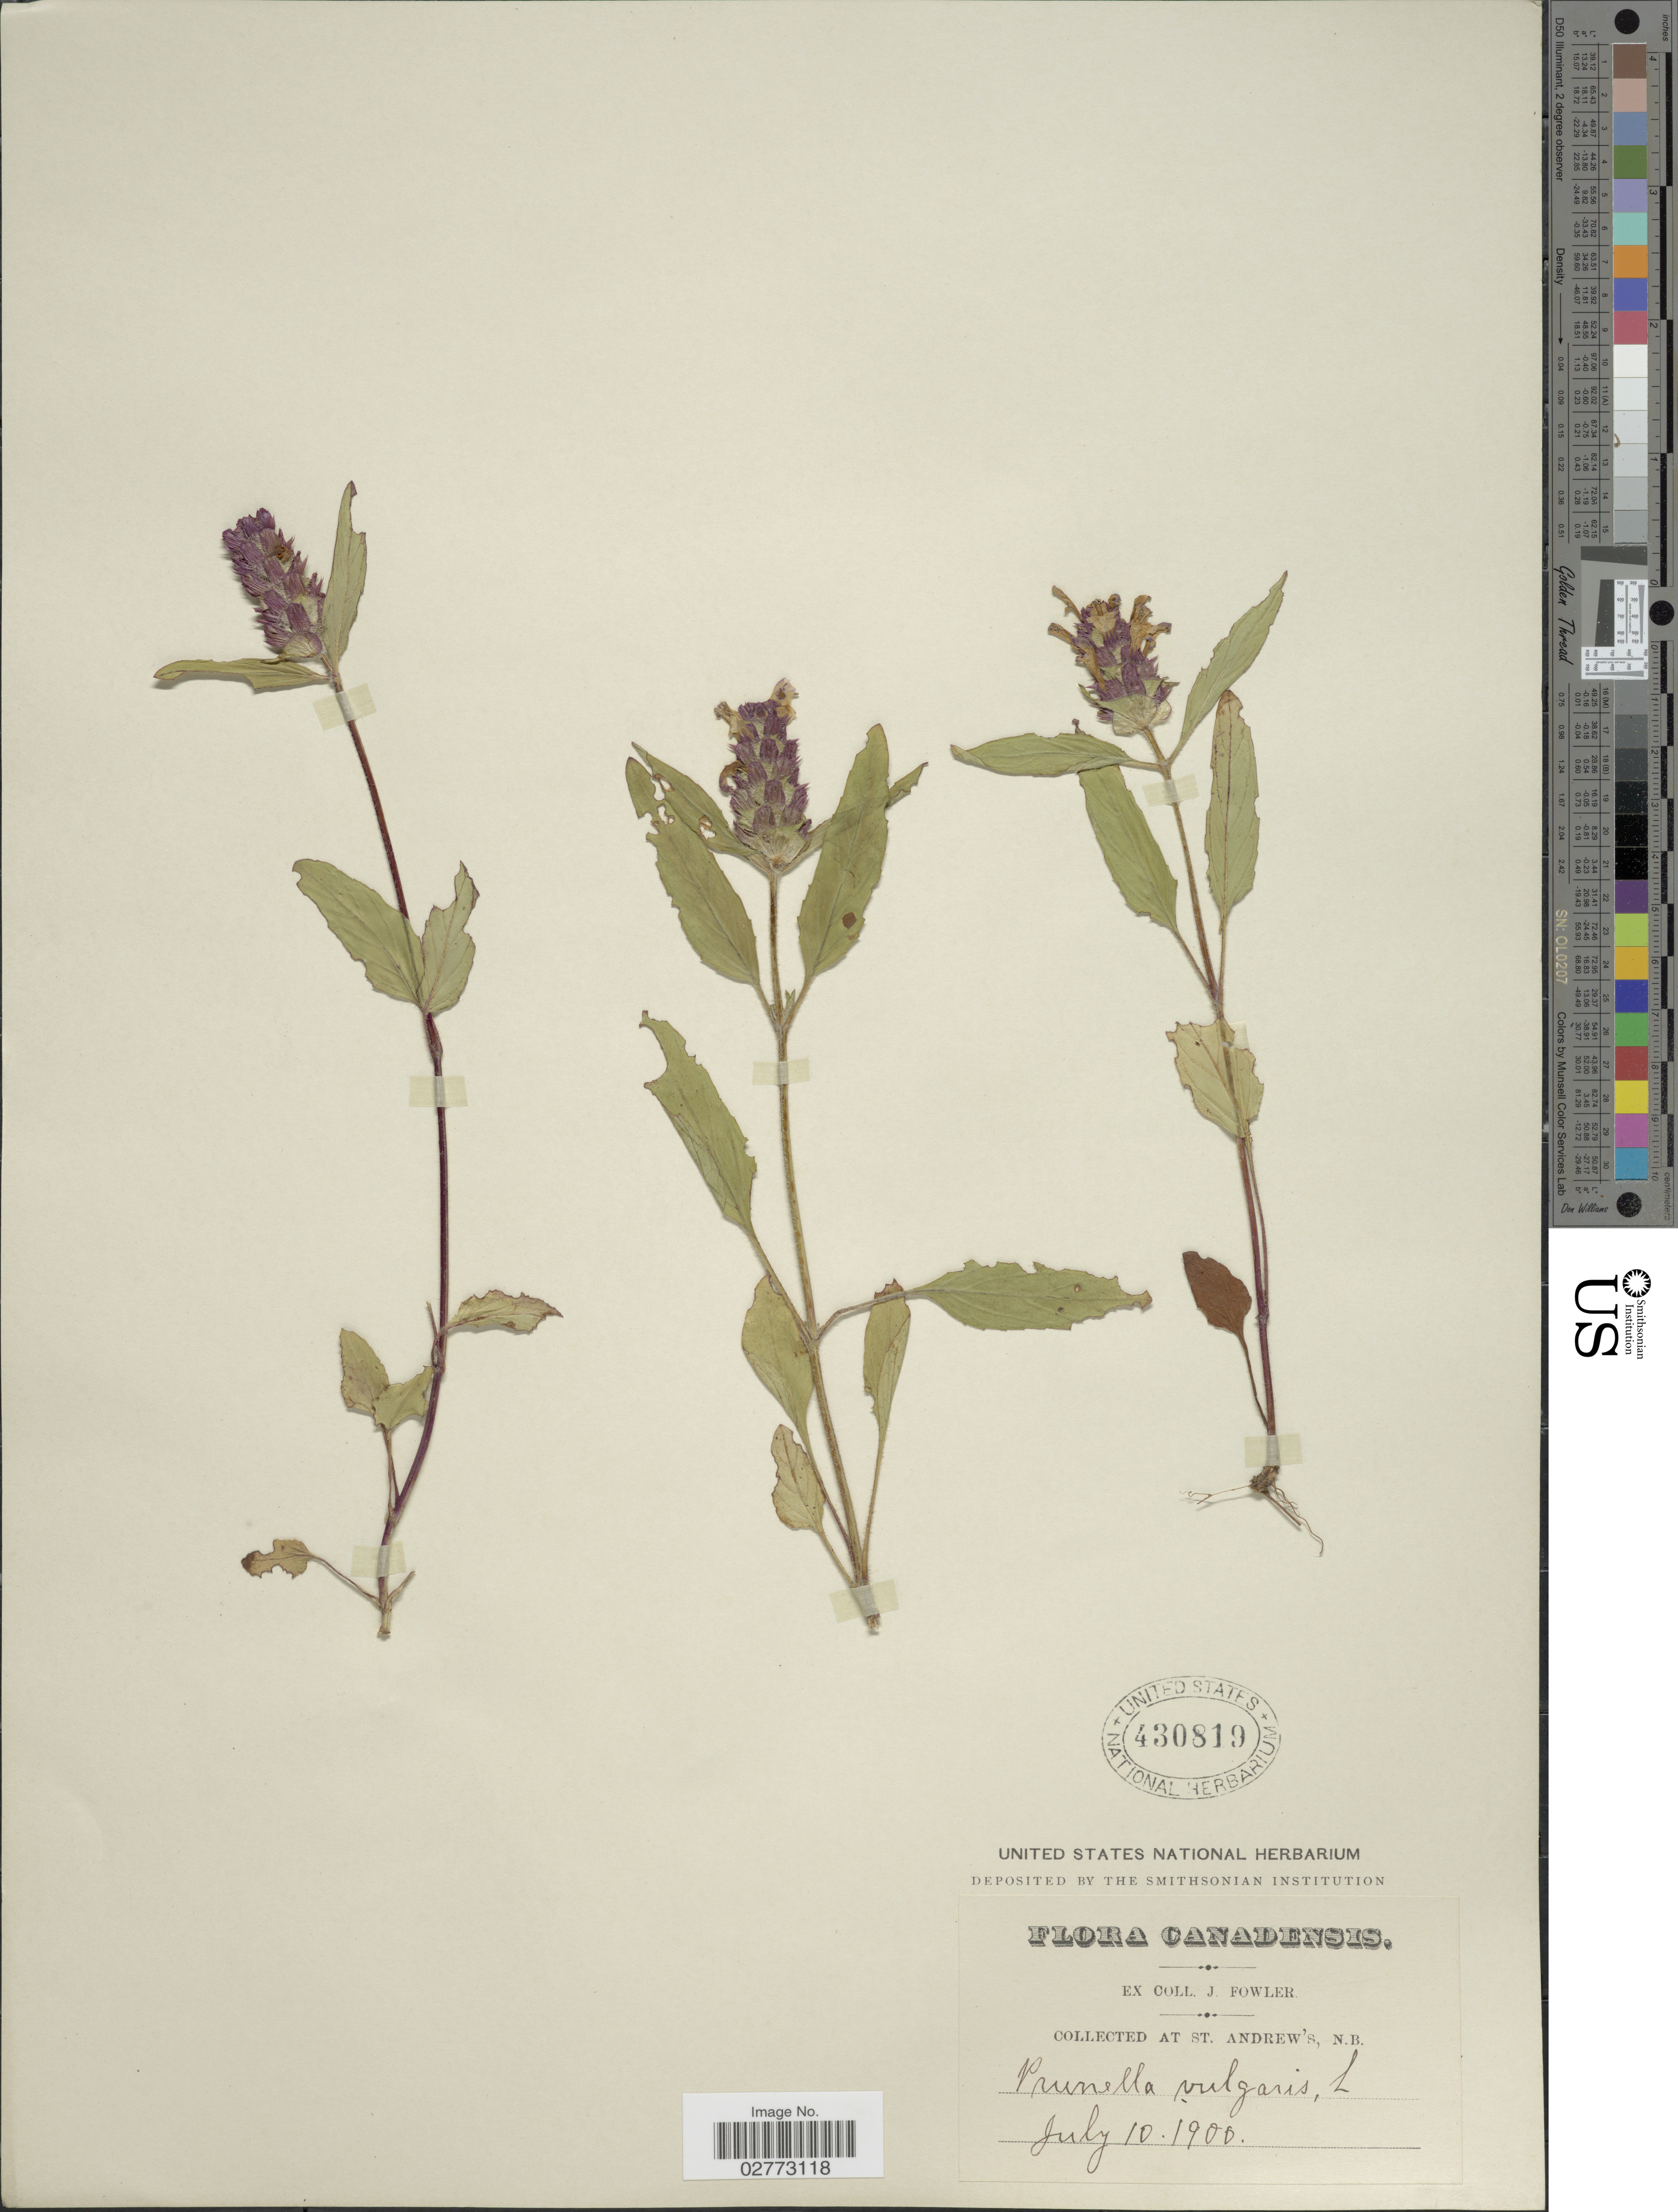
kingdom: Plantae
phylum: Tracheophyta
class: Magnoliopsida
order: Lamiales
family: Lamiaceae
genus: Prunella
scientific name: Prunella vulgaris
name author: L.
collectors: J. P. Fowler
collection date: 1900-07-10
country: Canada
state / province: New Brunswick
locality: St. Andrew's, N.B.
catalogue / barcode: US 430819